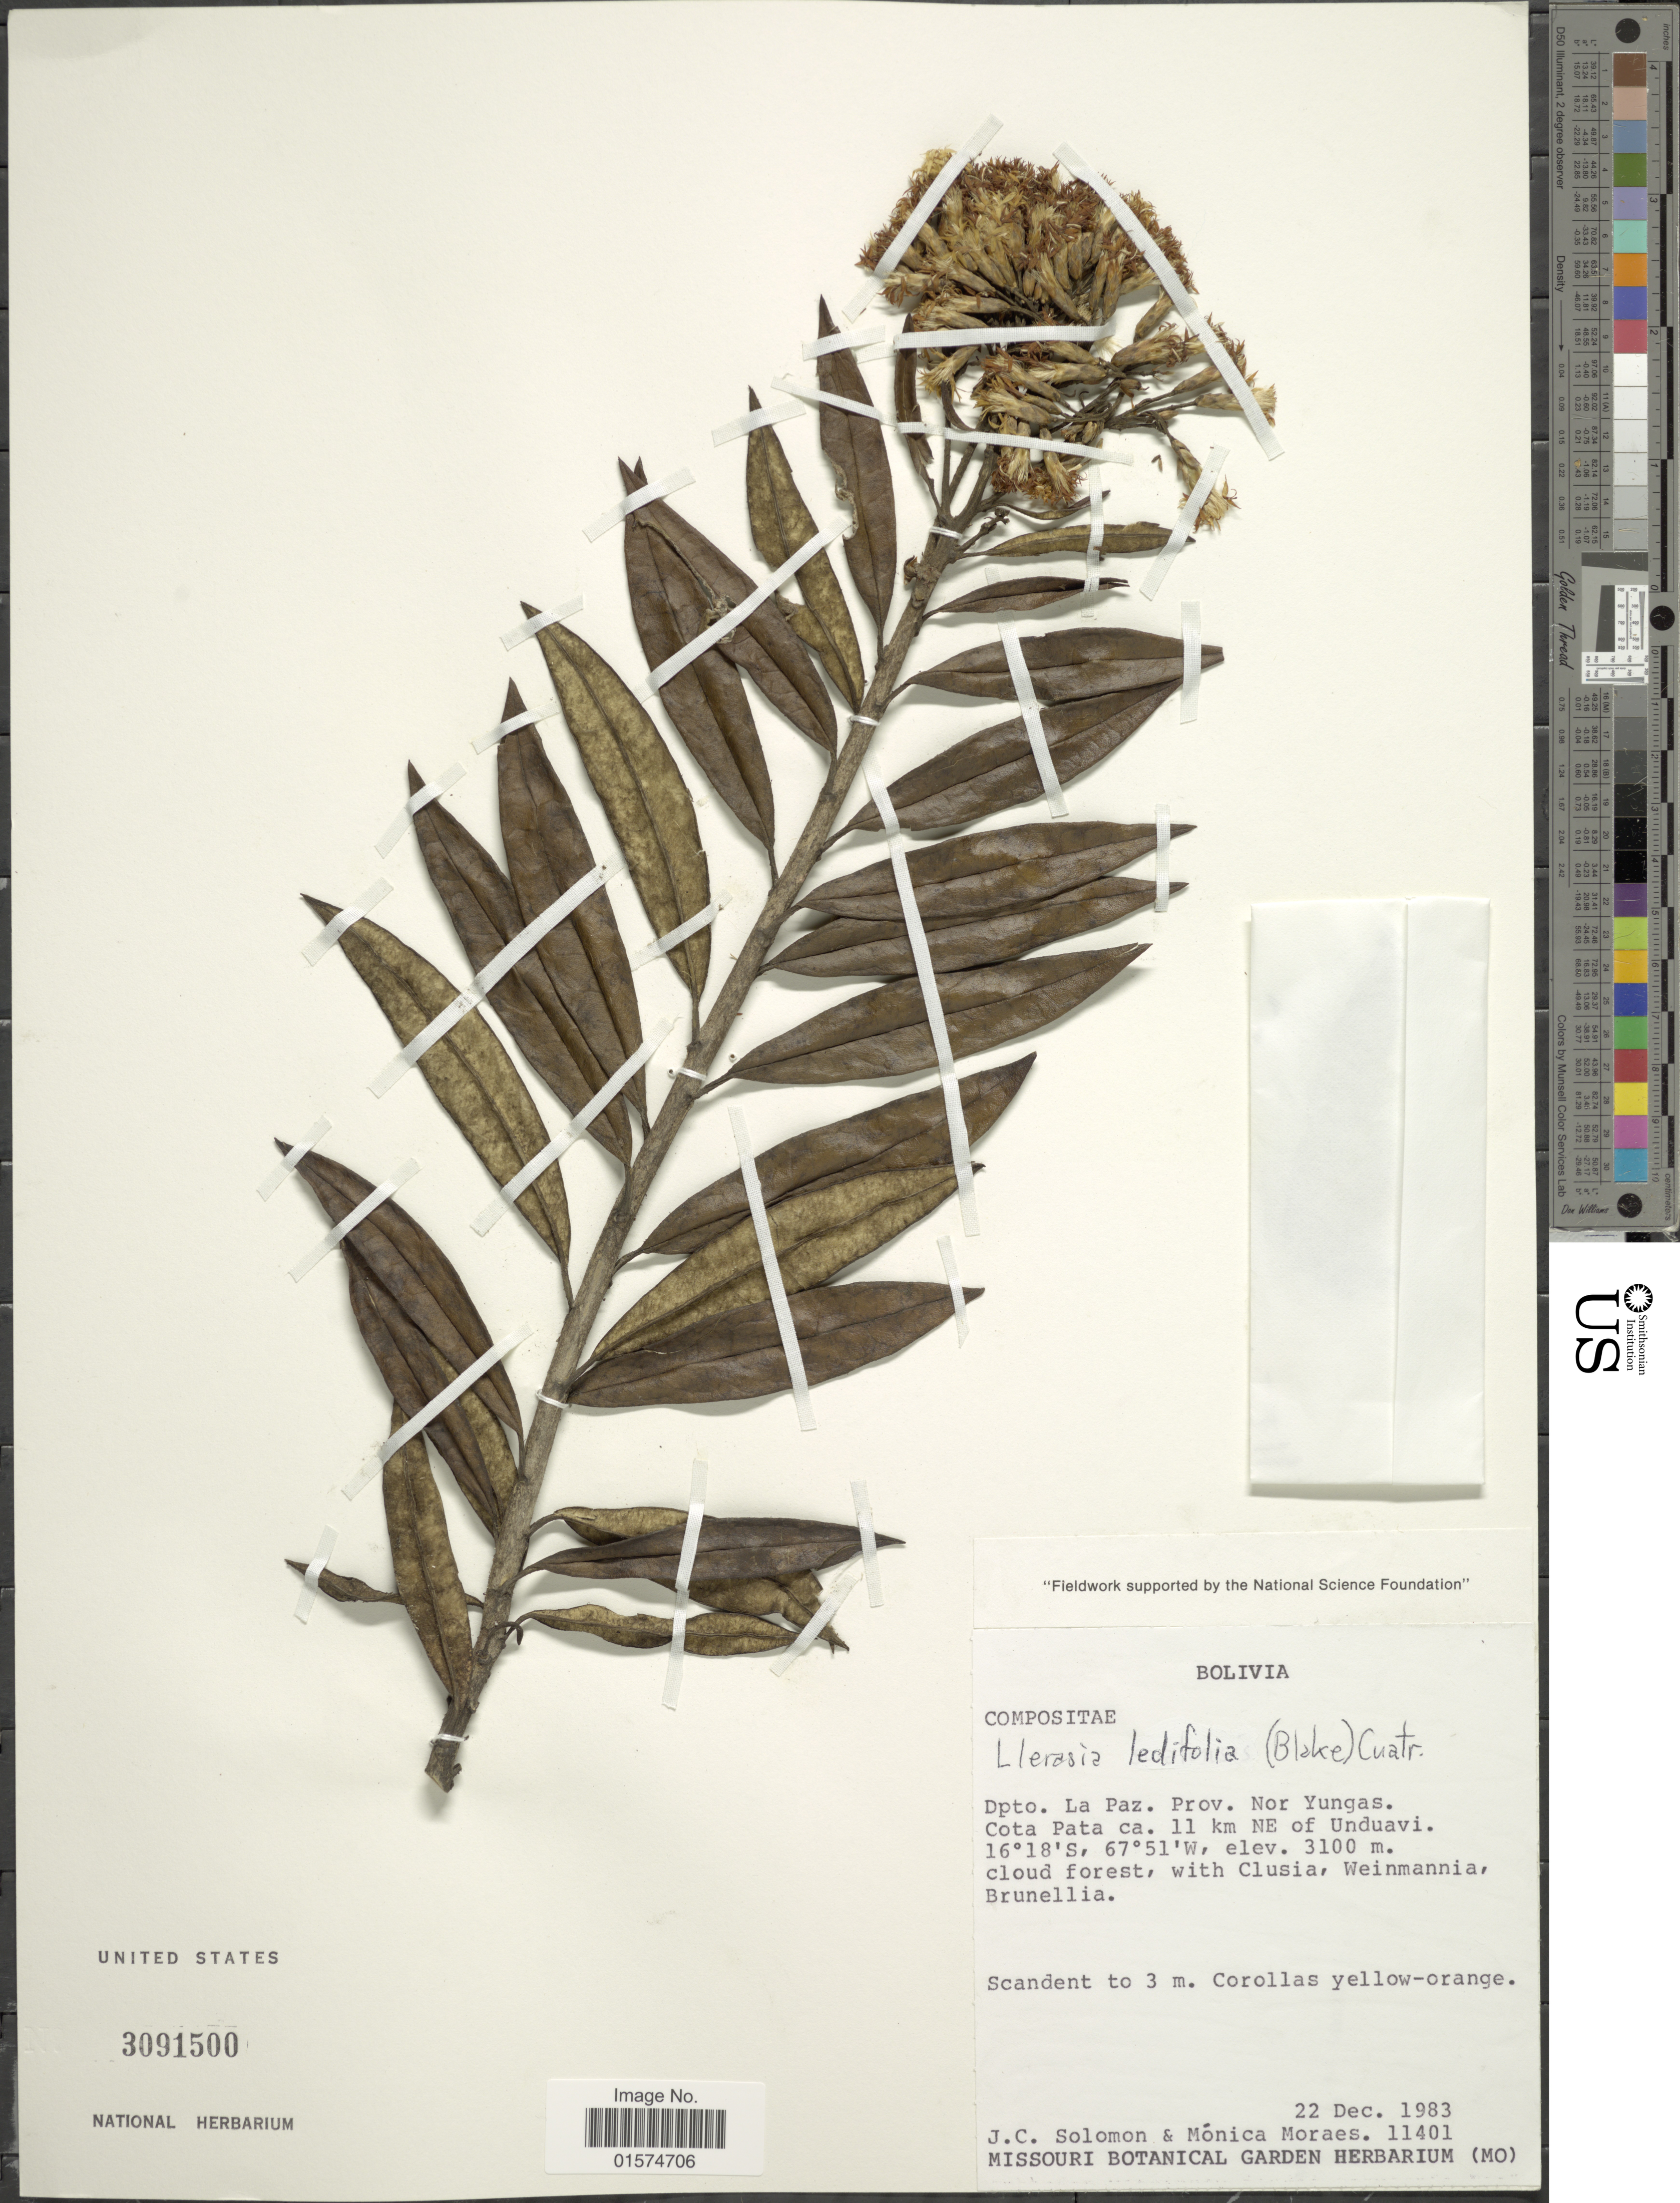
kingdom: Plantae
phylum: Tracheophyta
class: Magnoliopsida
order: Asterales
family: Asteraceae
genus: Llerasia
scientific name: Llerasia ledifolia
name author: (Blake) Cuatrec.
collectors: J. C. Solomon & M. Moraes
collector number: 11401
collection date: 1983-12-22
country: Bolivia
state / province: La Paz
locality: Prov. Nor Yungas. Cota Pata ca. 11 km NE of Unduavi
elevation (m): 3100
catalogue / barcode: US 3091500